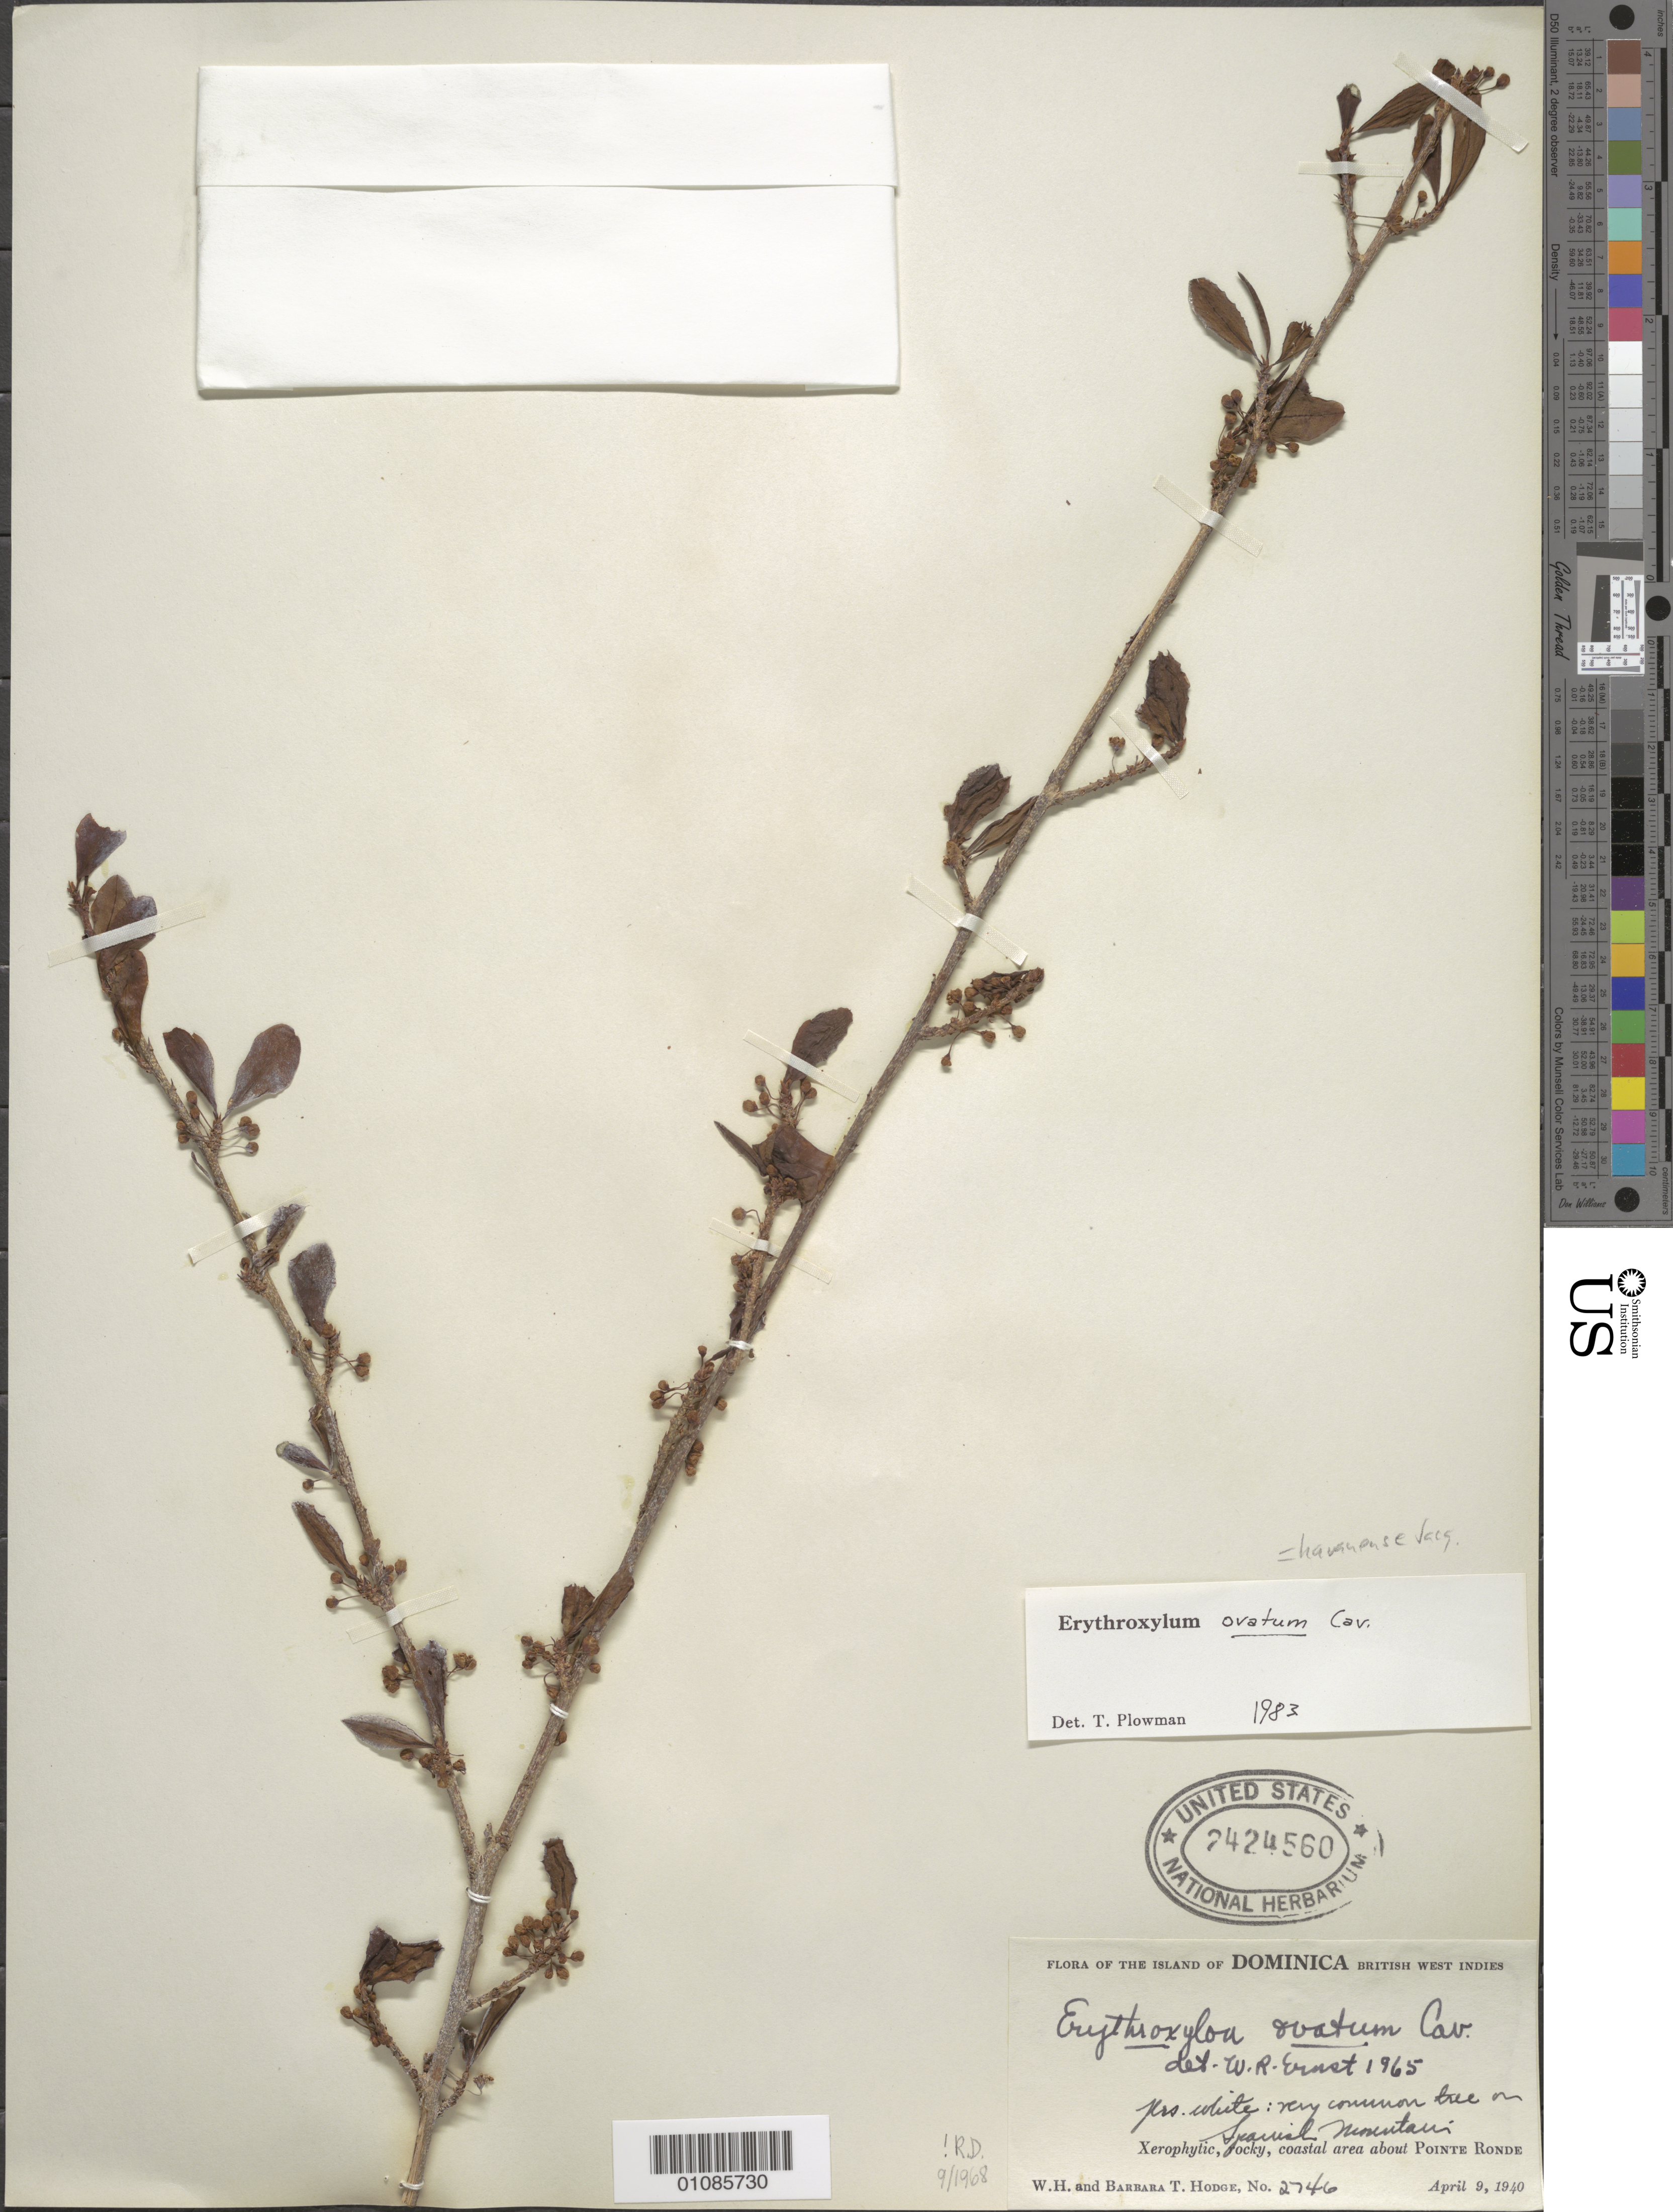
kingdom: Plantae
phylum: Tracheophyta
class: Magnoliopsida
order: Malpighiales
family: Erythroxylaceae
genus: Erythroxylum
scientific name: Erythroxylum havanense var. havanense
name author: Jacq.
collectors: W. Hodge & B. Hodge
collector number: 2746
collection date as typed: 09 Apr 1940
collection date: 1940-04-09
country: Dominica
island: Dominica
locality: rocky, coastal area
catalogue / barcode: US 2424560